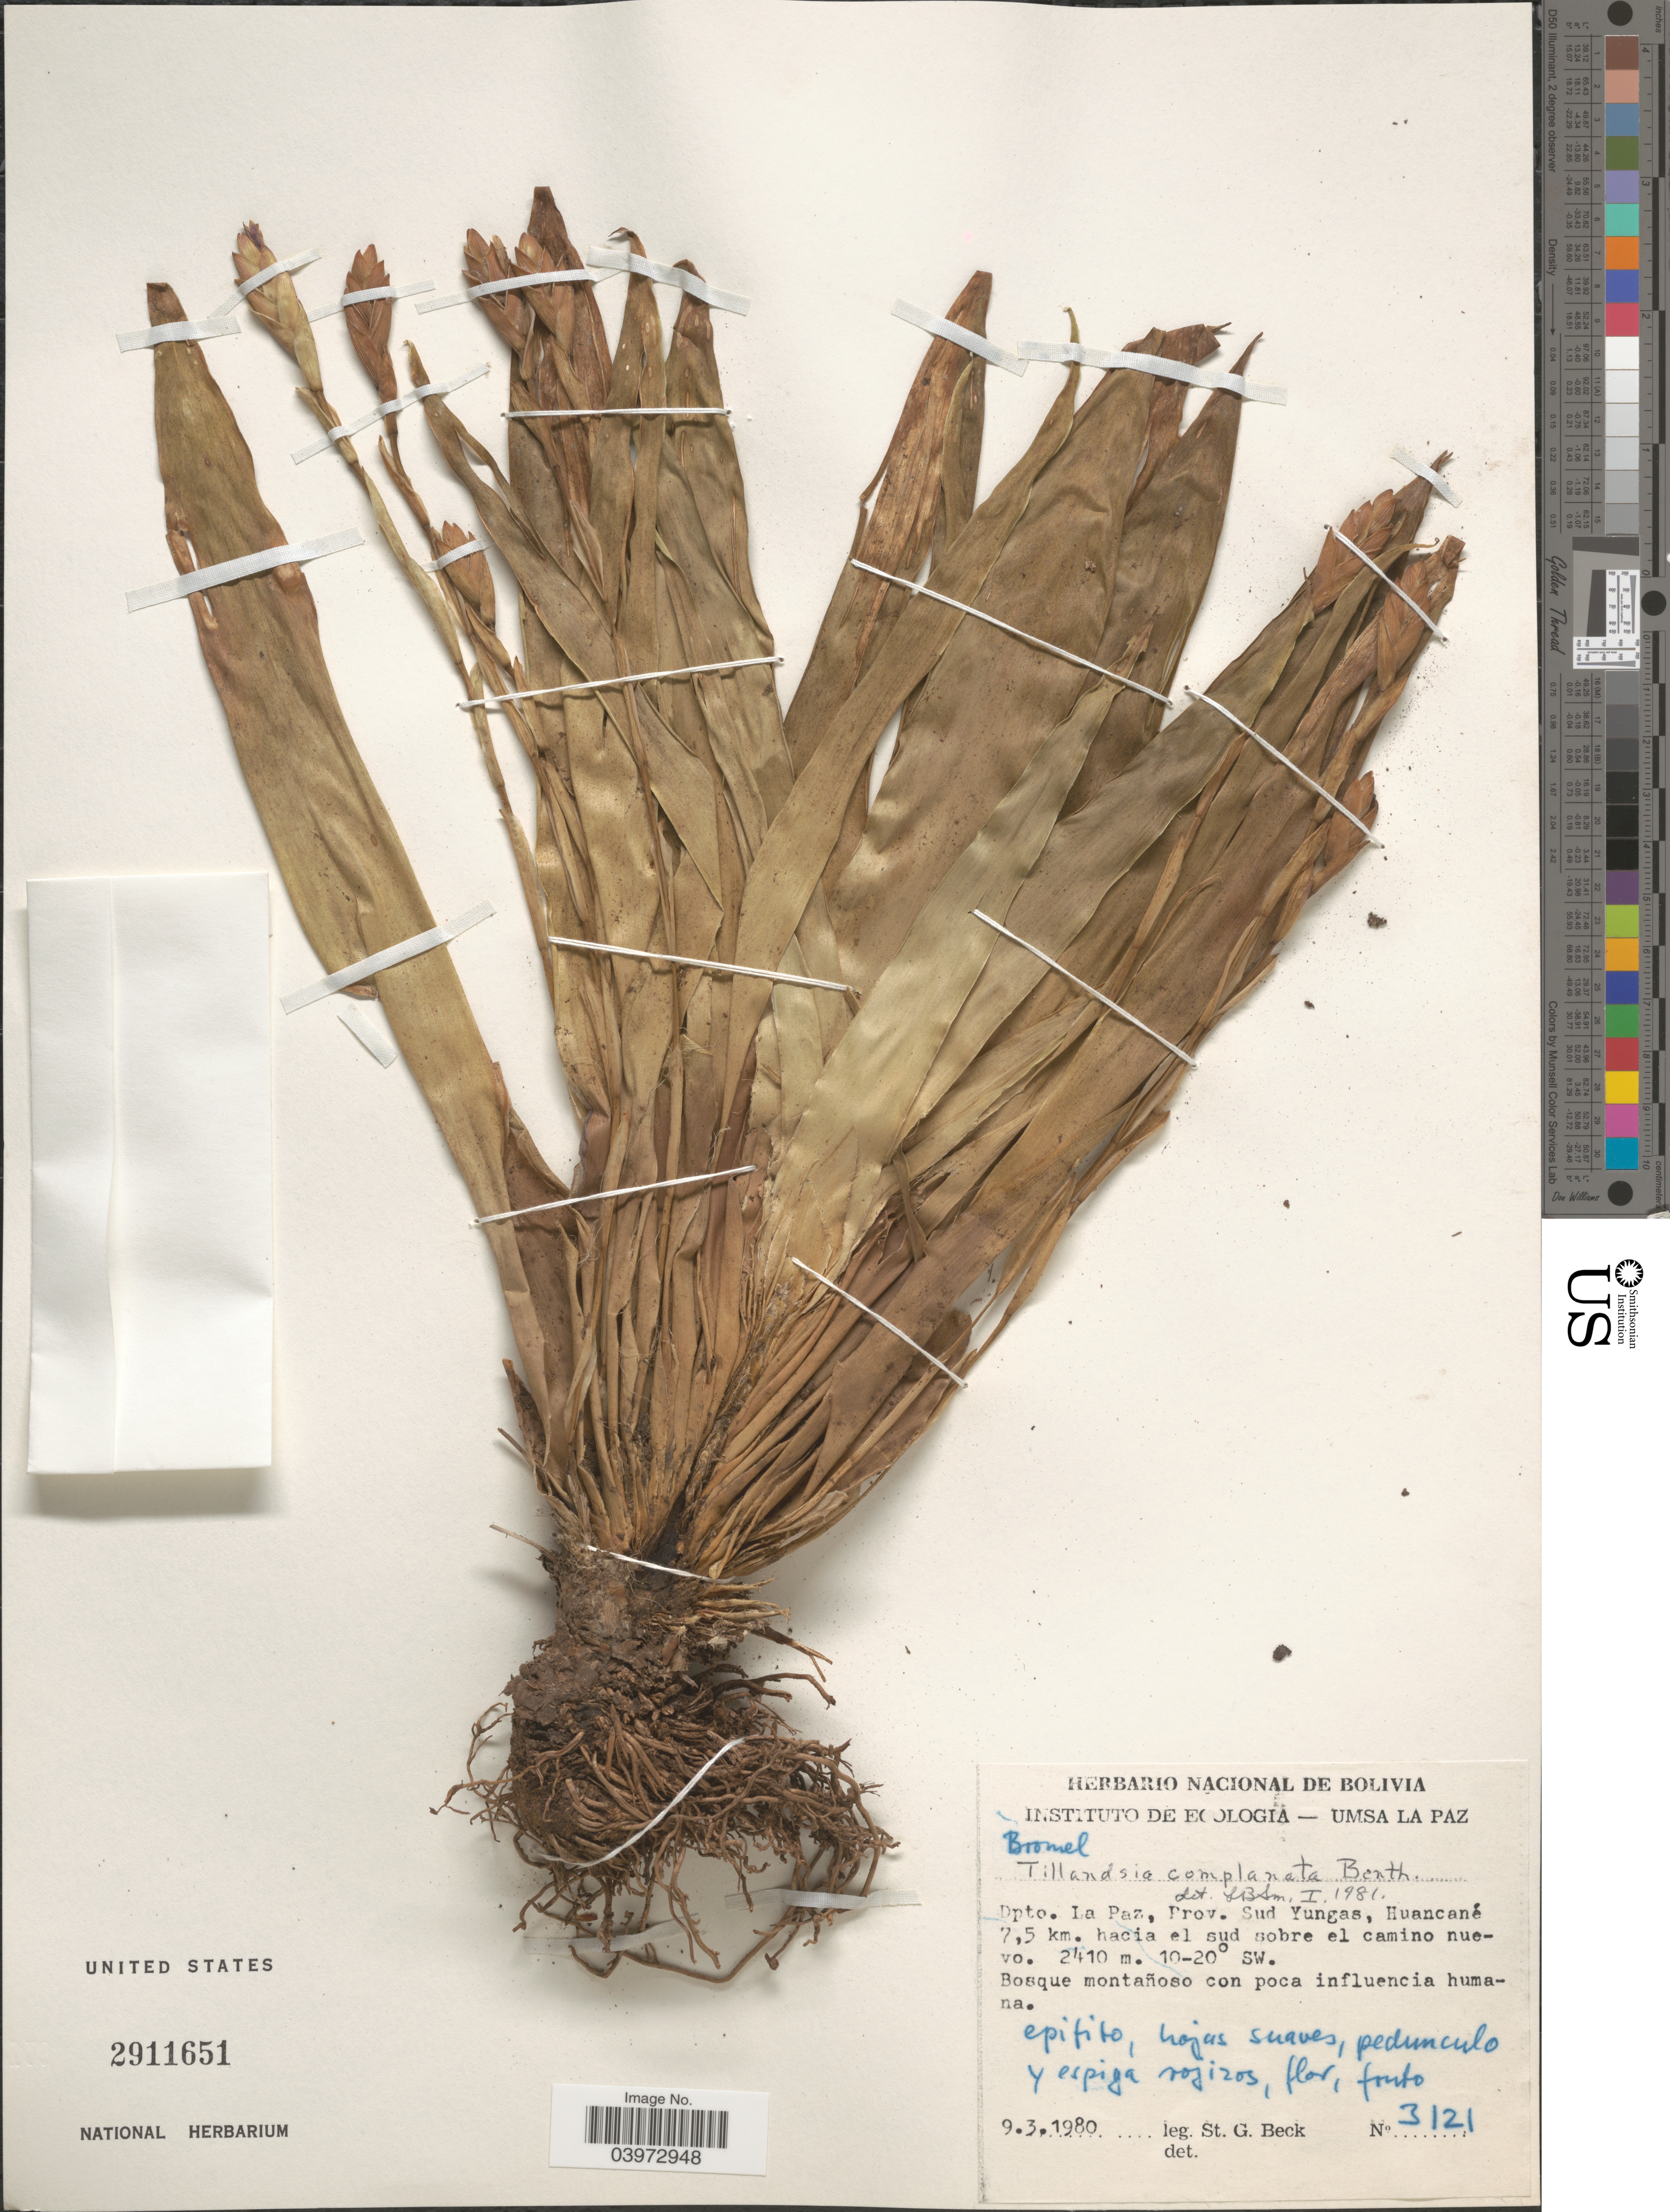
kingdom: Plantae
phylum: Tracheophyta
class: Liliopsida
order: Poales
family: Bromeliaceae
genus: Tillandsia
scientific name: Tillandsia complanata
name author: Benth.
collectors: S. G. Beck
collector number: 3121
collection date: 1980-03-09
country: Bolivia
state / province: La Paz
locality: Dpto. La Paz, Prov. Sud Yungas, Huancané 7,5 km. hacia el sud sobre el camino nuevo. 10-20° SW.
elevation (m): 2410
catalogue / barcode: US 2911651